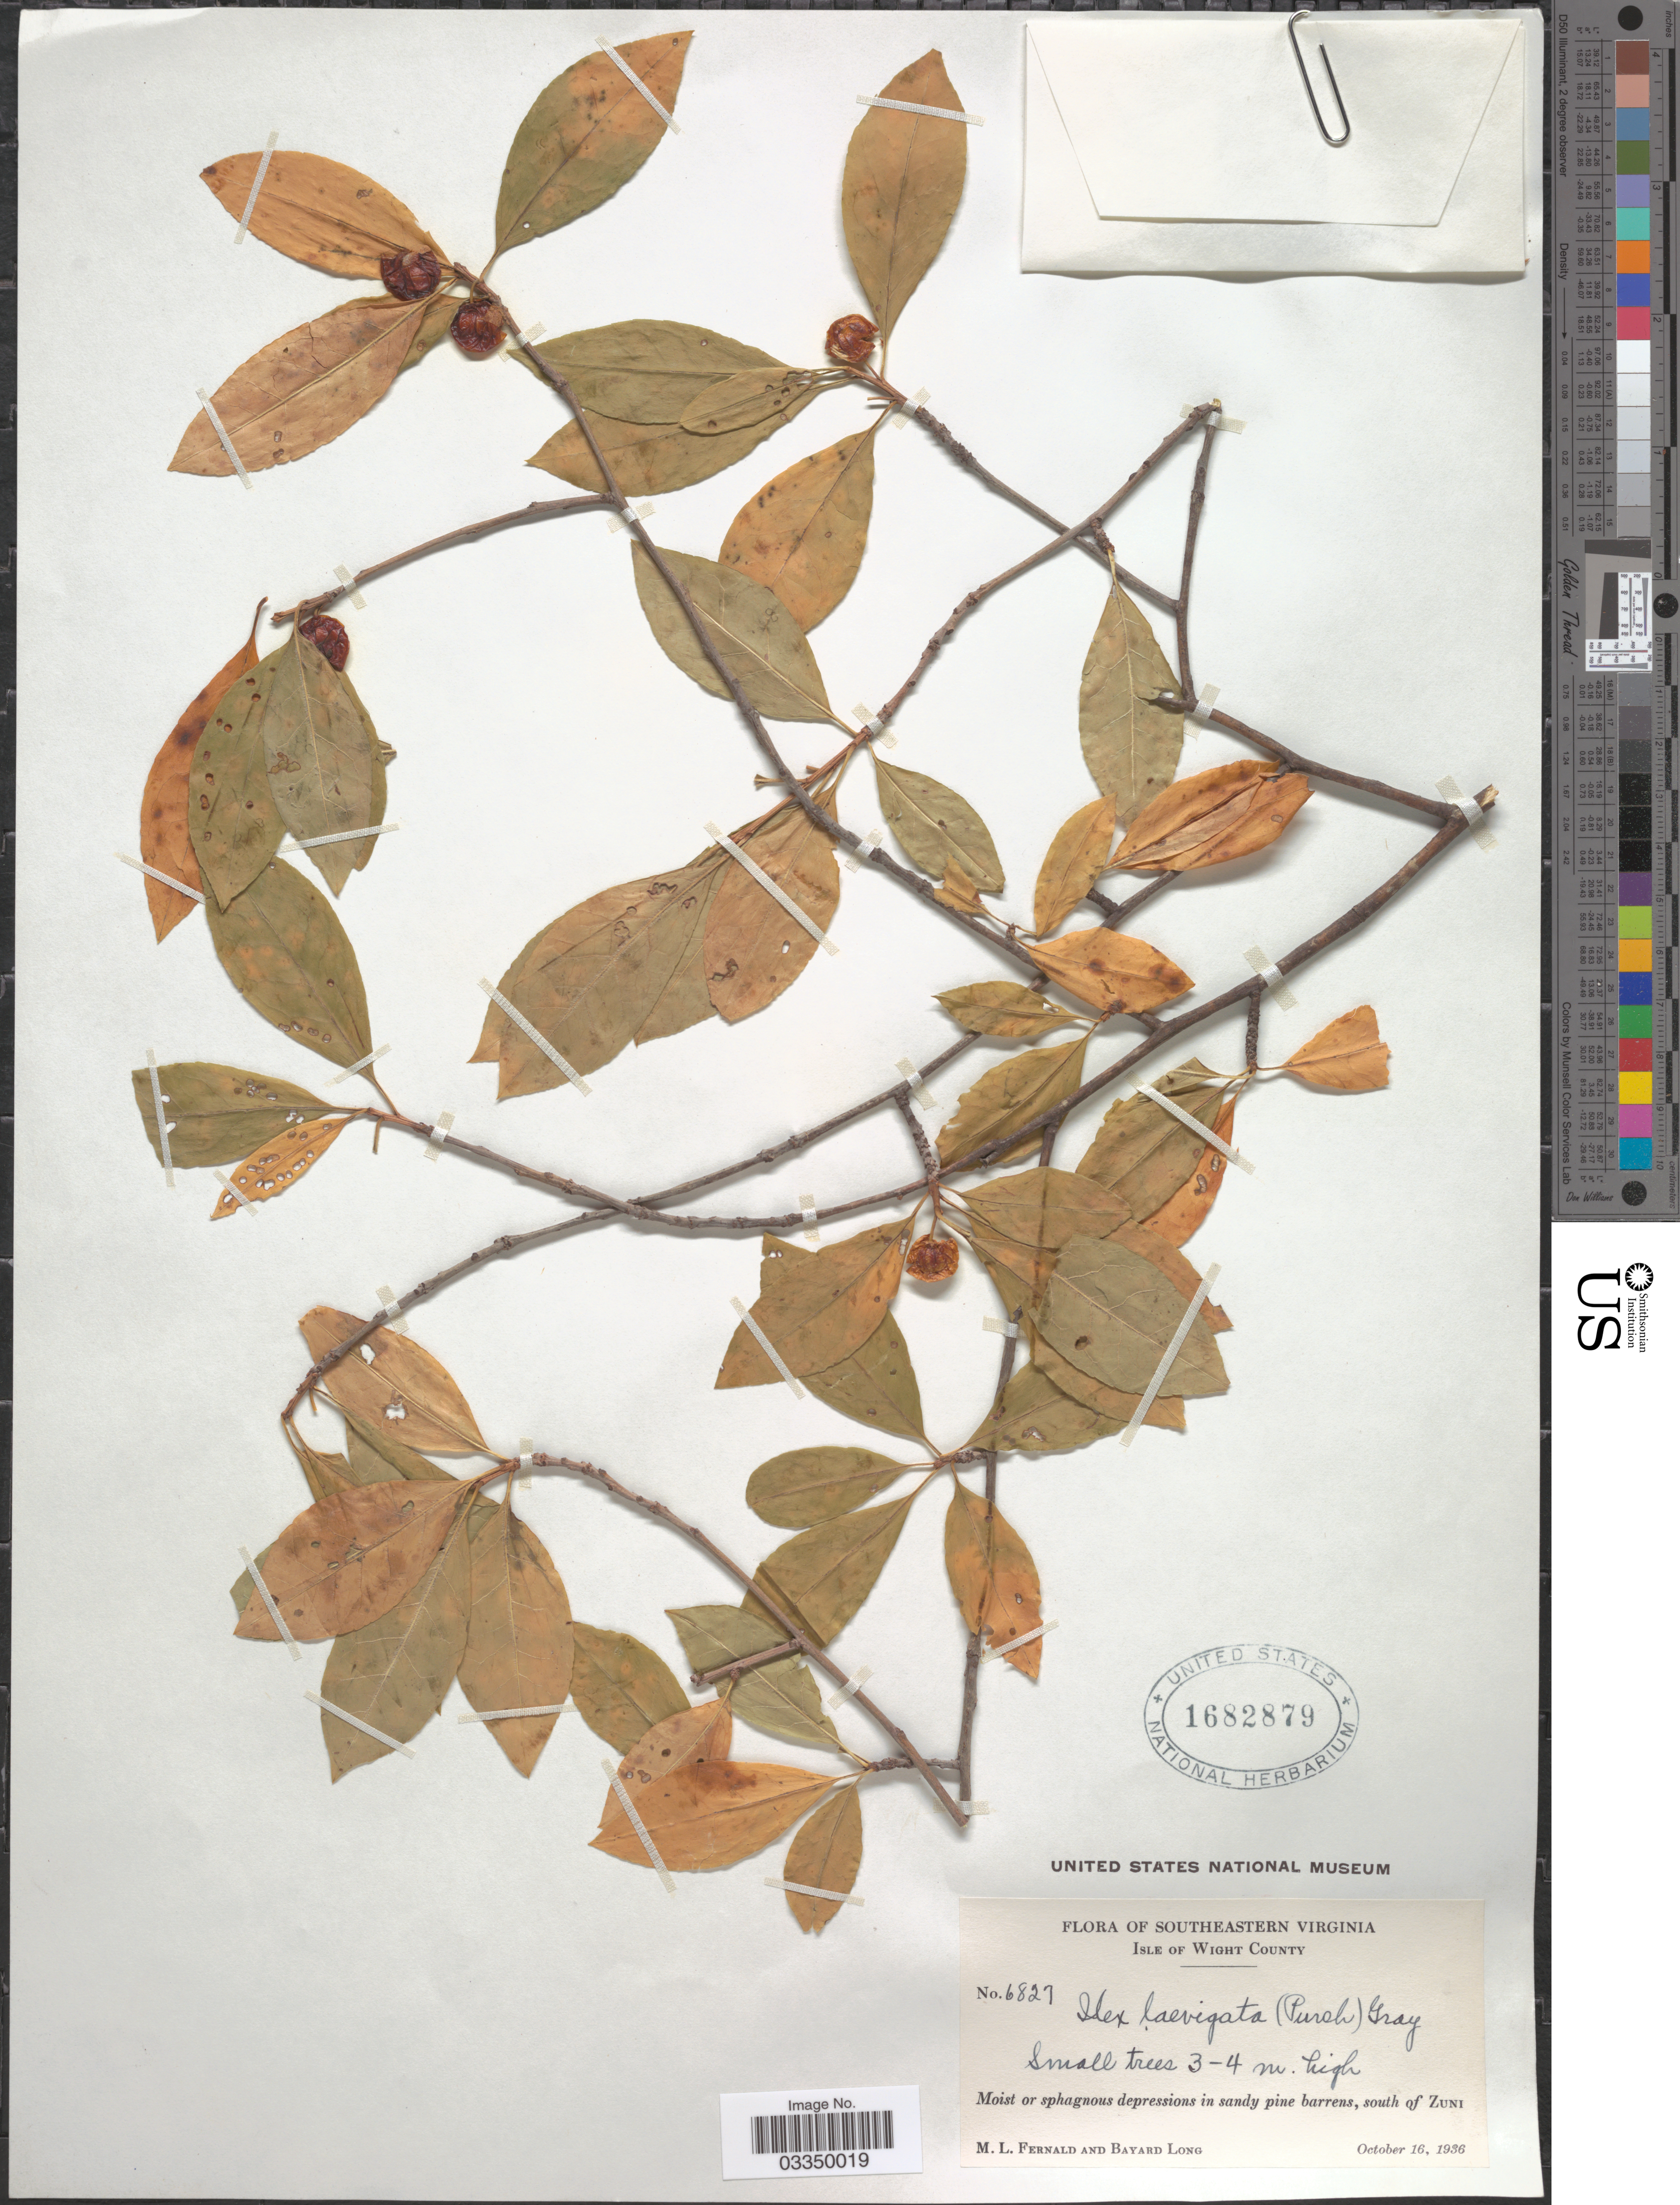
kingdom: Plantae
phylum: Tracheophyta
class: Magnoliopsida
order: Aquifoliales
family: Aquifoliaceae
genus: Ilex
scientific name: Ilex laevigata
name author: (Pursh) A. Gray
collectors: M. L. Fernald & B. Long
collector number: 6827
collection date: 1936-10-16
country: United States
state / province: Virginia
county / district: Isle of Wight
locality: Southeastern Virginia. Isle of Wight County. South of Zuni.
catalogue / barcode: US 1682879